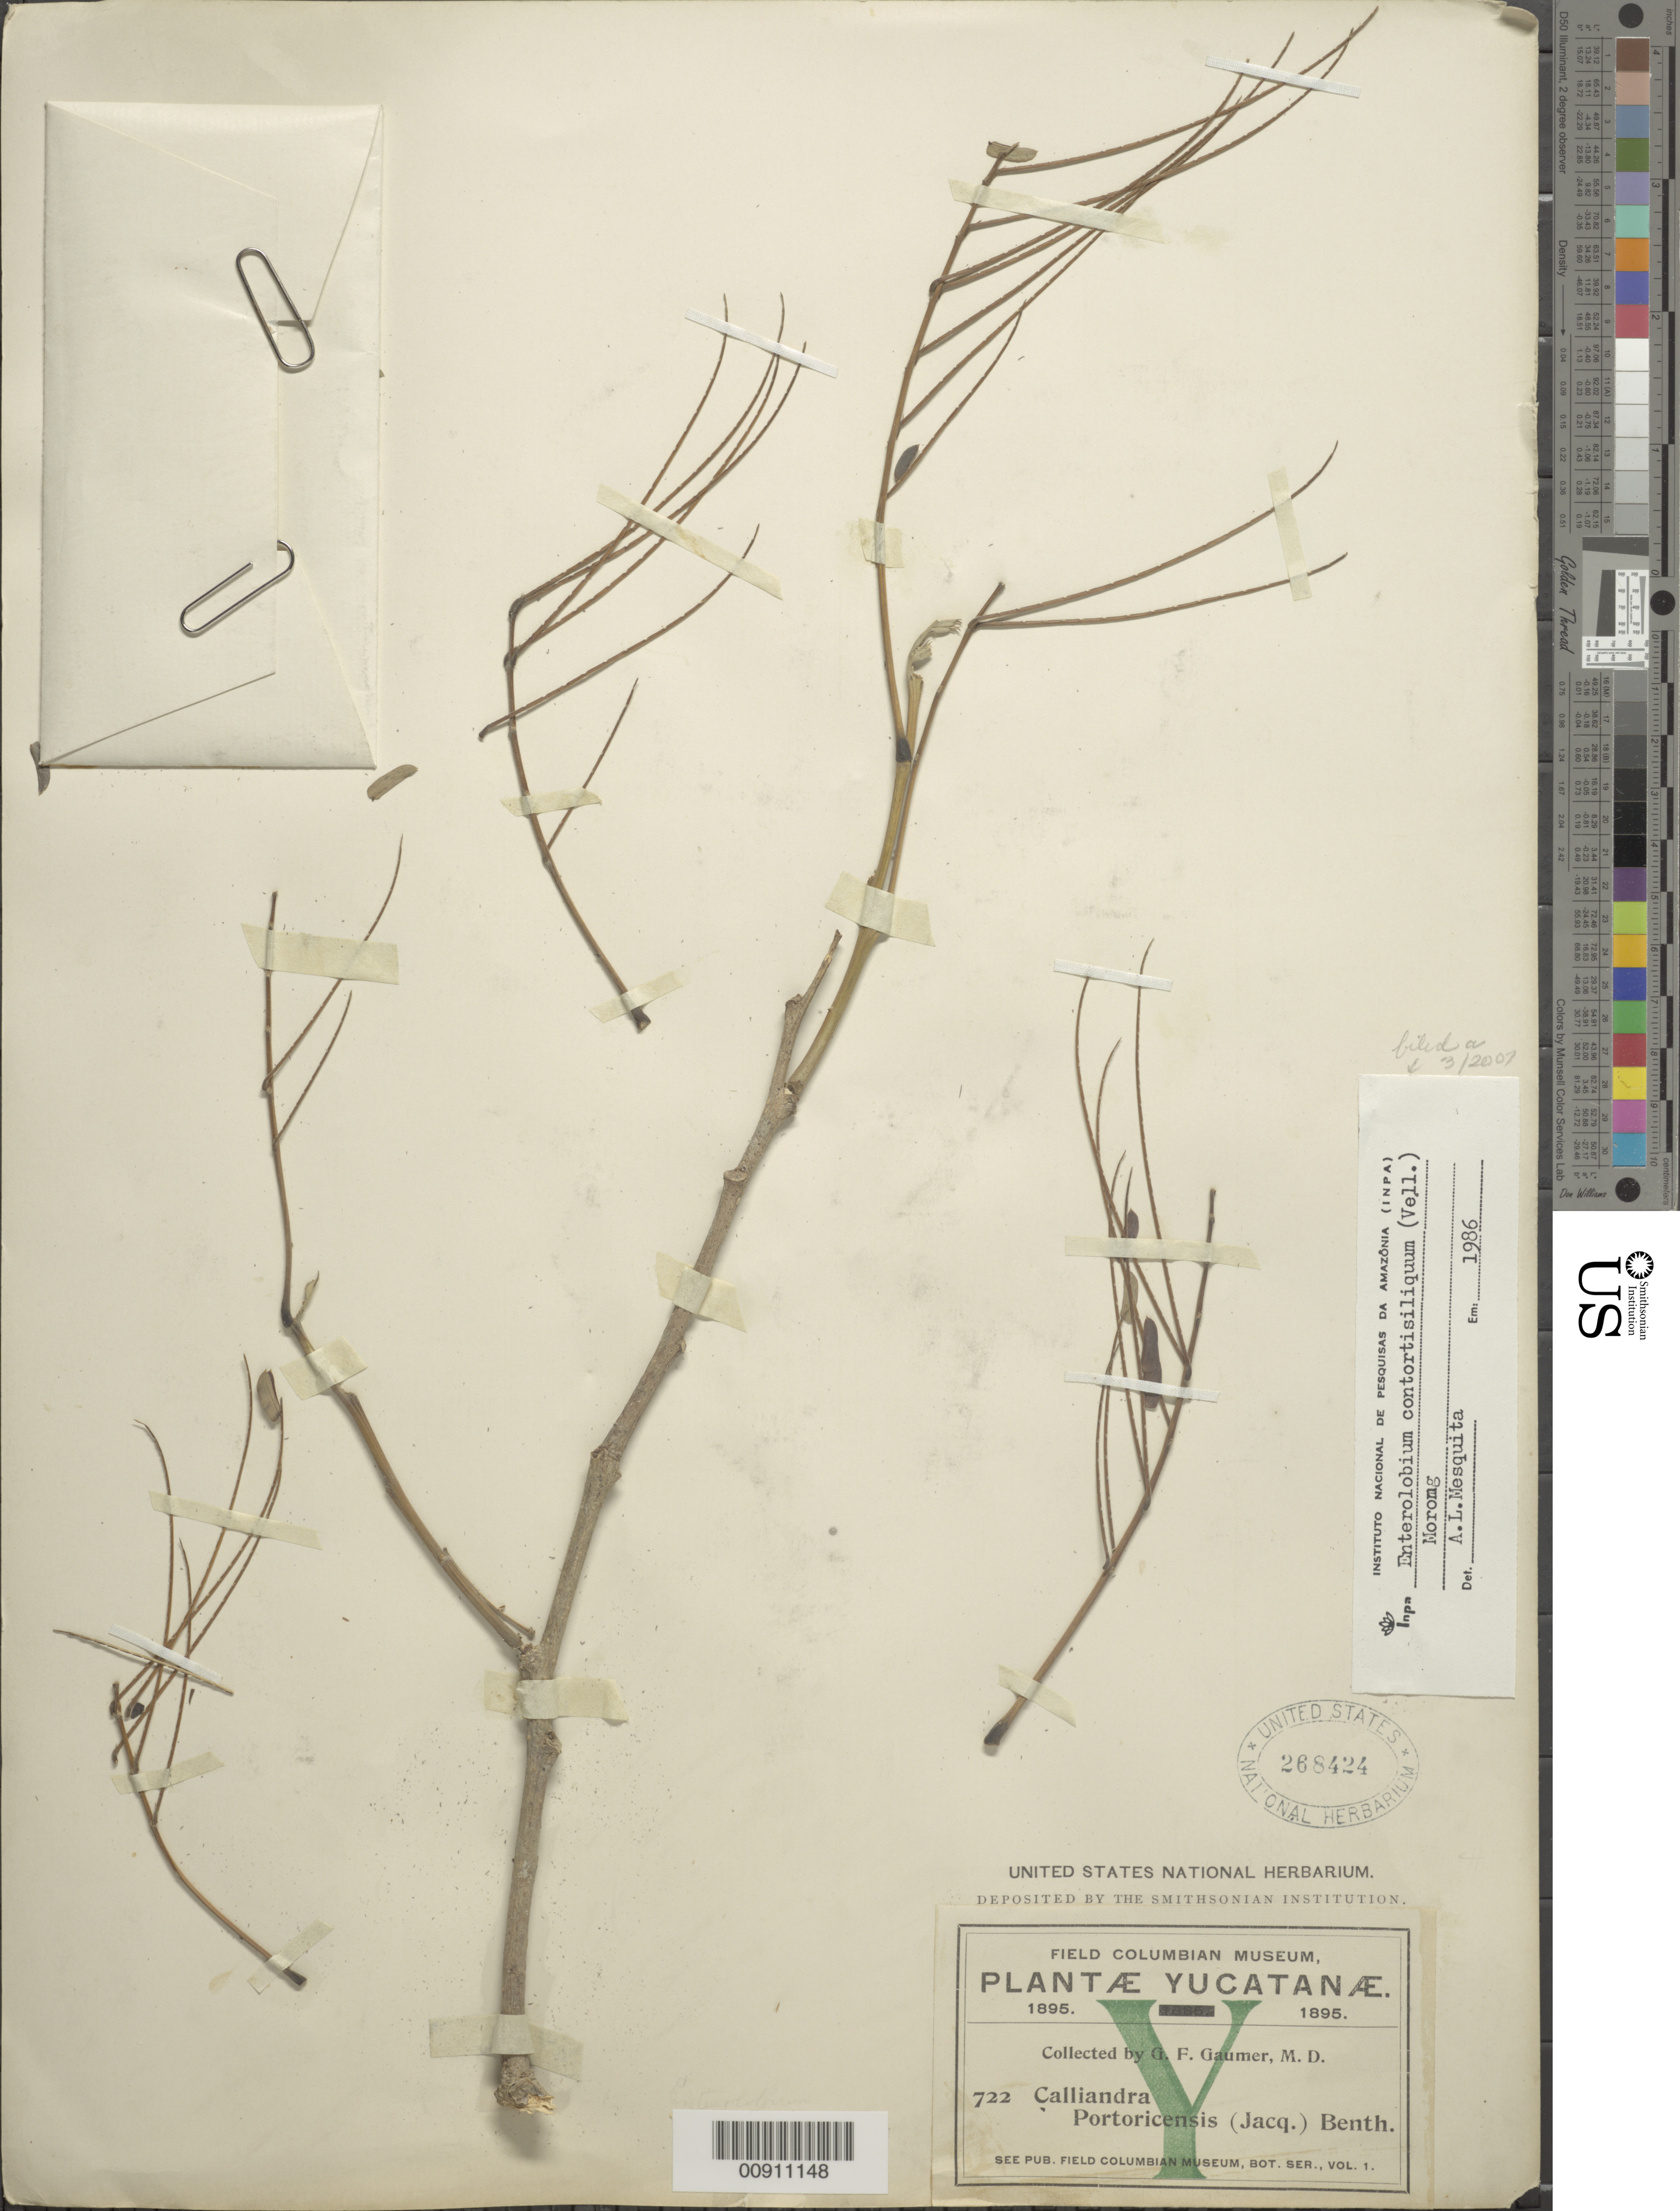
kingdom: Plantae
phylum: Tracheophyta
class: Magnoliopsida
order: Fabales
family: Fabaceae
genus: Enterolobium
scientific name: Enterolobium contortisiliquum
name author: (Vell.) Morong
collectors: G. F. Gaumer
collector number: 722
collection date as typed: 1895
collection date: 1895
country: Mexico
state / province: Yucatán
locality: Yucatán.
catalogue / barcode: US 268424